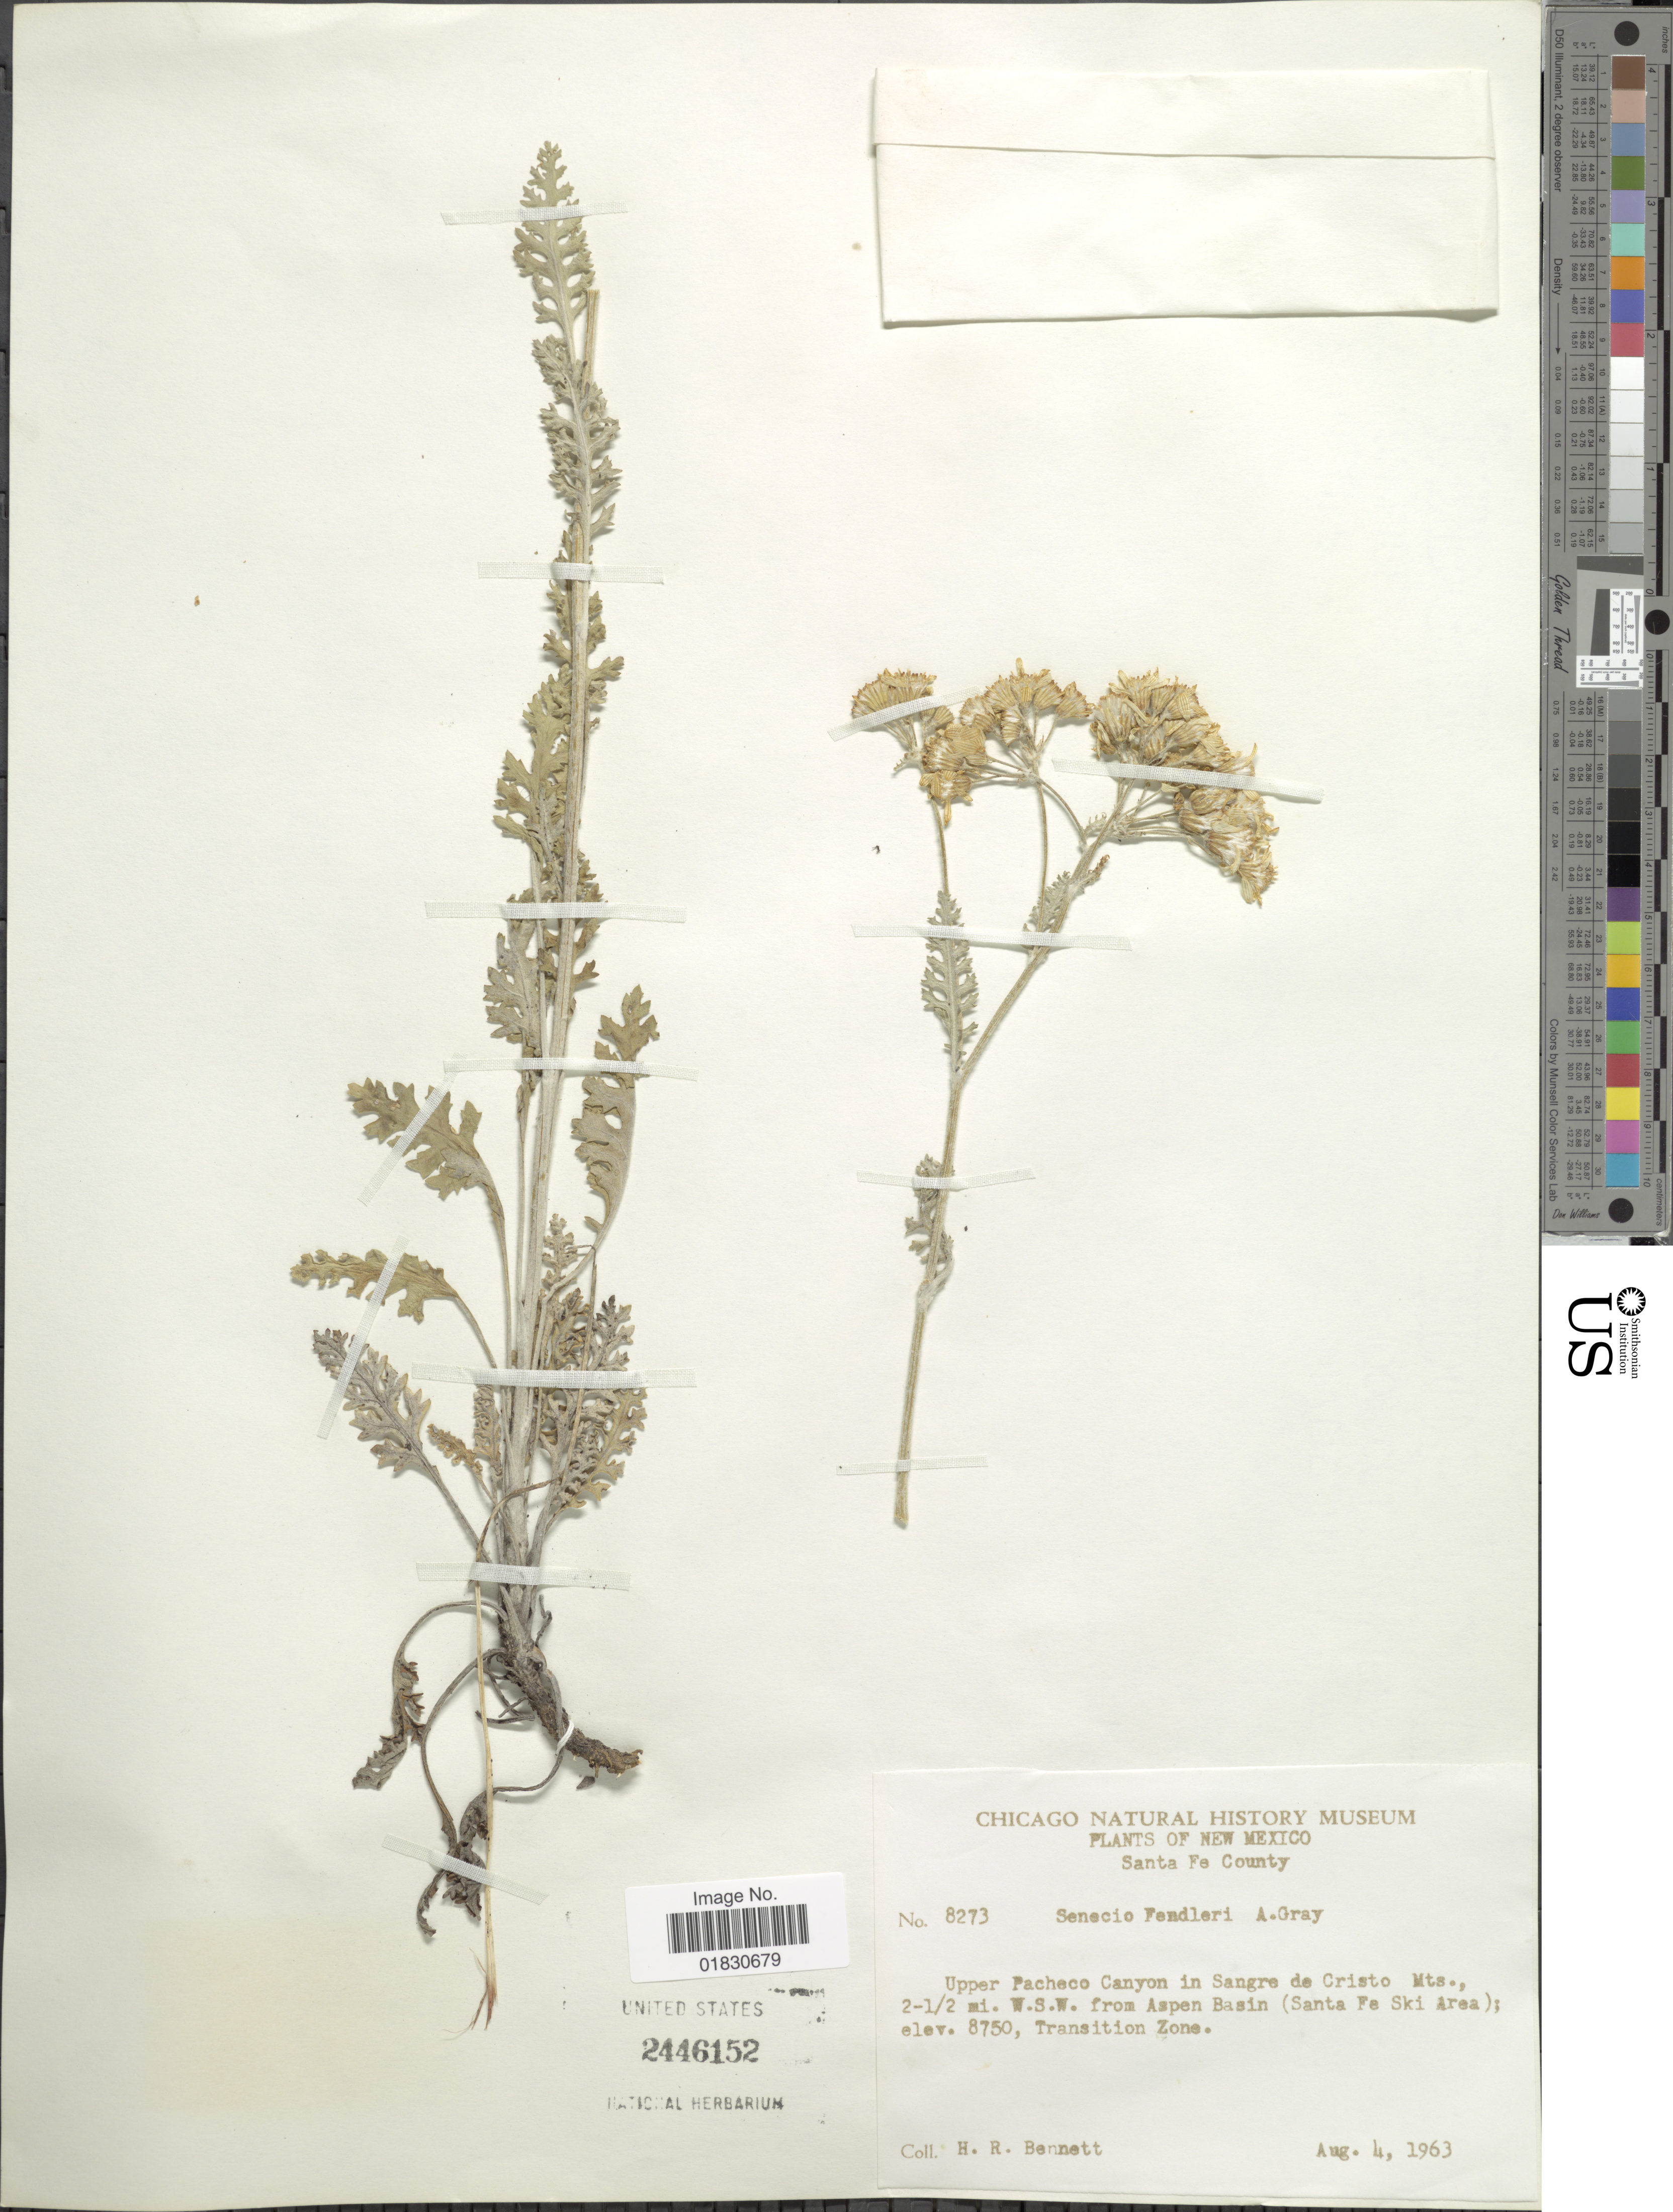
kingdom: Plantae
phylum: Tracheophyta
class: Magnoliopsida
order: Asterales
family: Asteraceae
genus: Packera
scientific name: Packera fendleri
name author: (A. Gray) W.A. Weber & Á. Löve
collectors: H. R. Bennett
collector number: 8273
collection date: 1963-08-04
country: United States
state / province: New Mexico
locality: Sante Fe County, Upper Pacheco Canyon in Sangre de Cristo Mts., 2-½ mi. W. S. W. from Aspen Basin (Santa Fe Ski Area), Transition Zone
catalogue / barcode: US 2446152